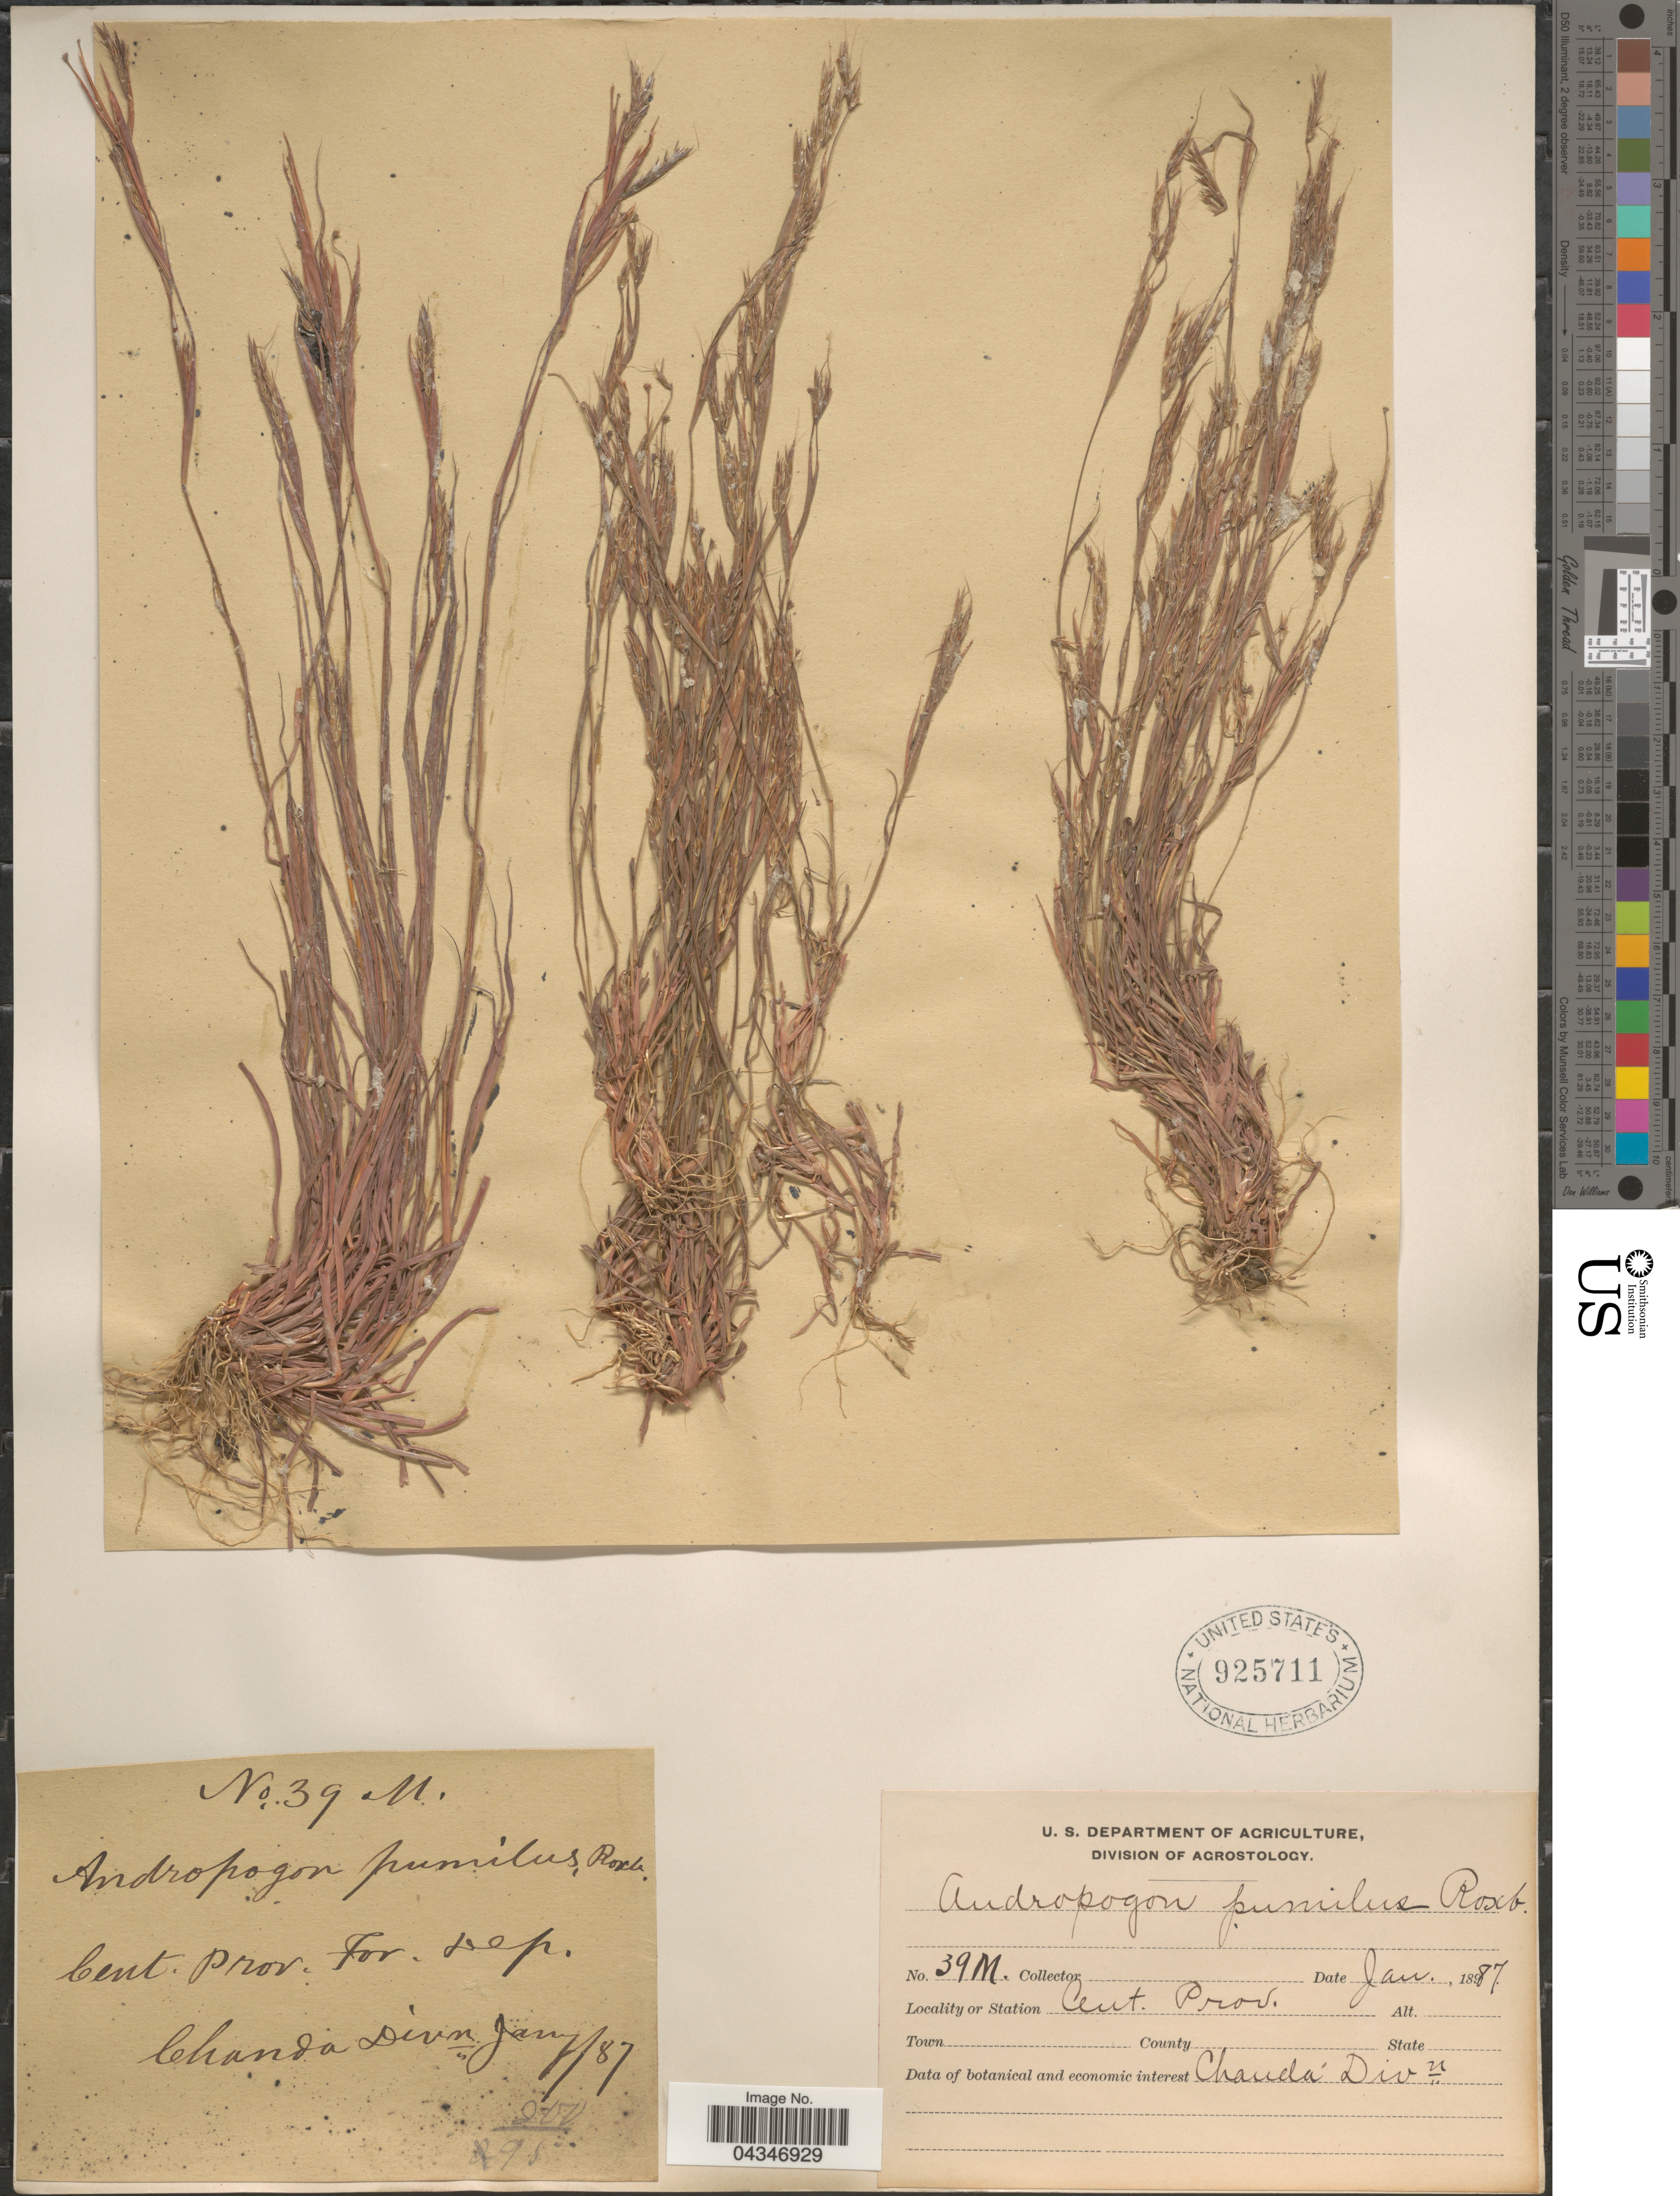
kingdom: Plantae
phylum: Tracheophyta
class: Liliopsida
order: Poales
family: Poaceae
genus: Andropogon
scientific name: Andropogon pumilus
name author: Roxb.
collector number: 39M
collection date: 1887-01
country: India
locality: Cent. Prov. For. Dep. Chanda Div.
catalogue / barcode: US 925711